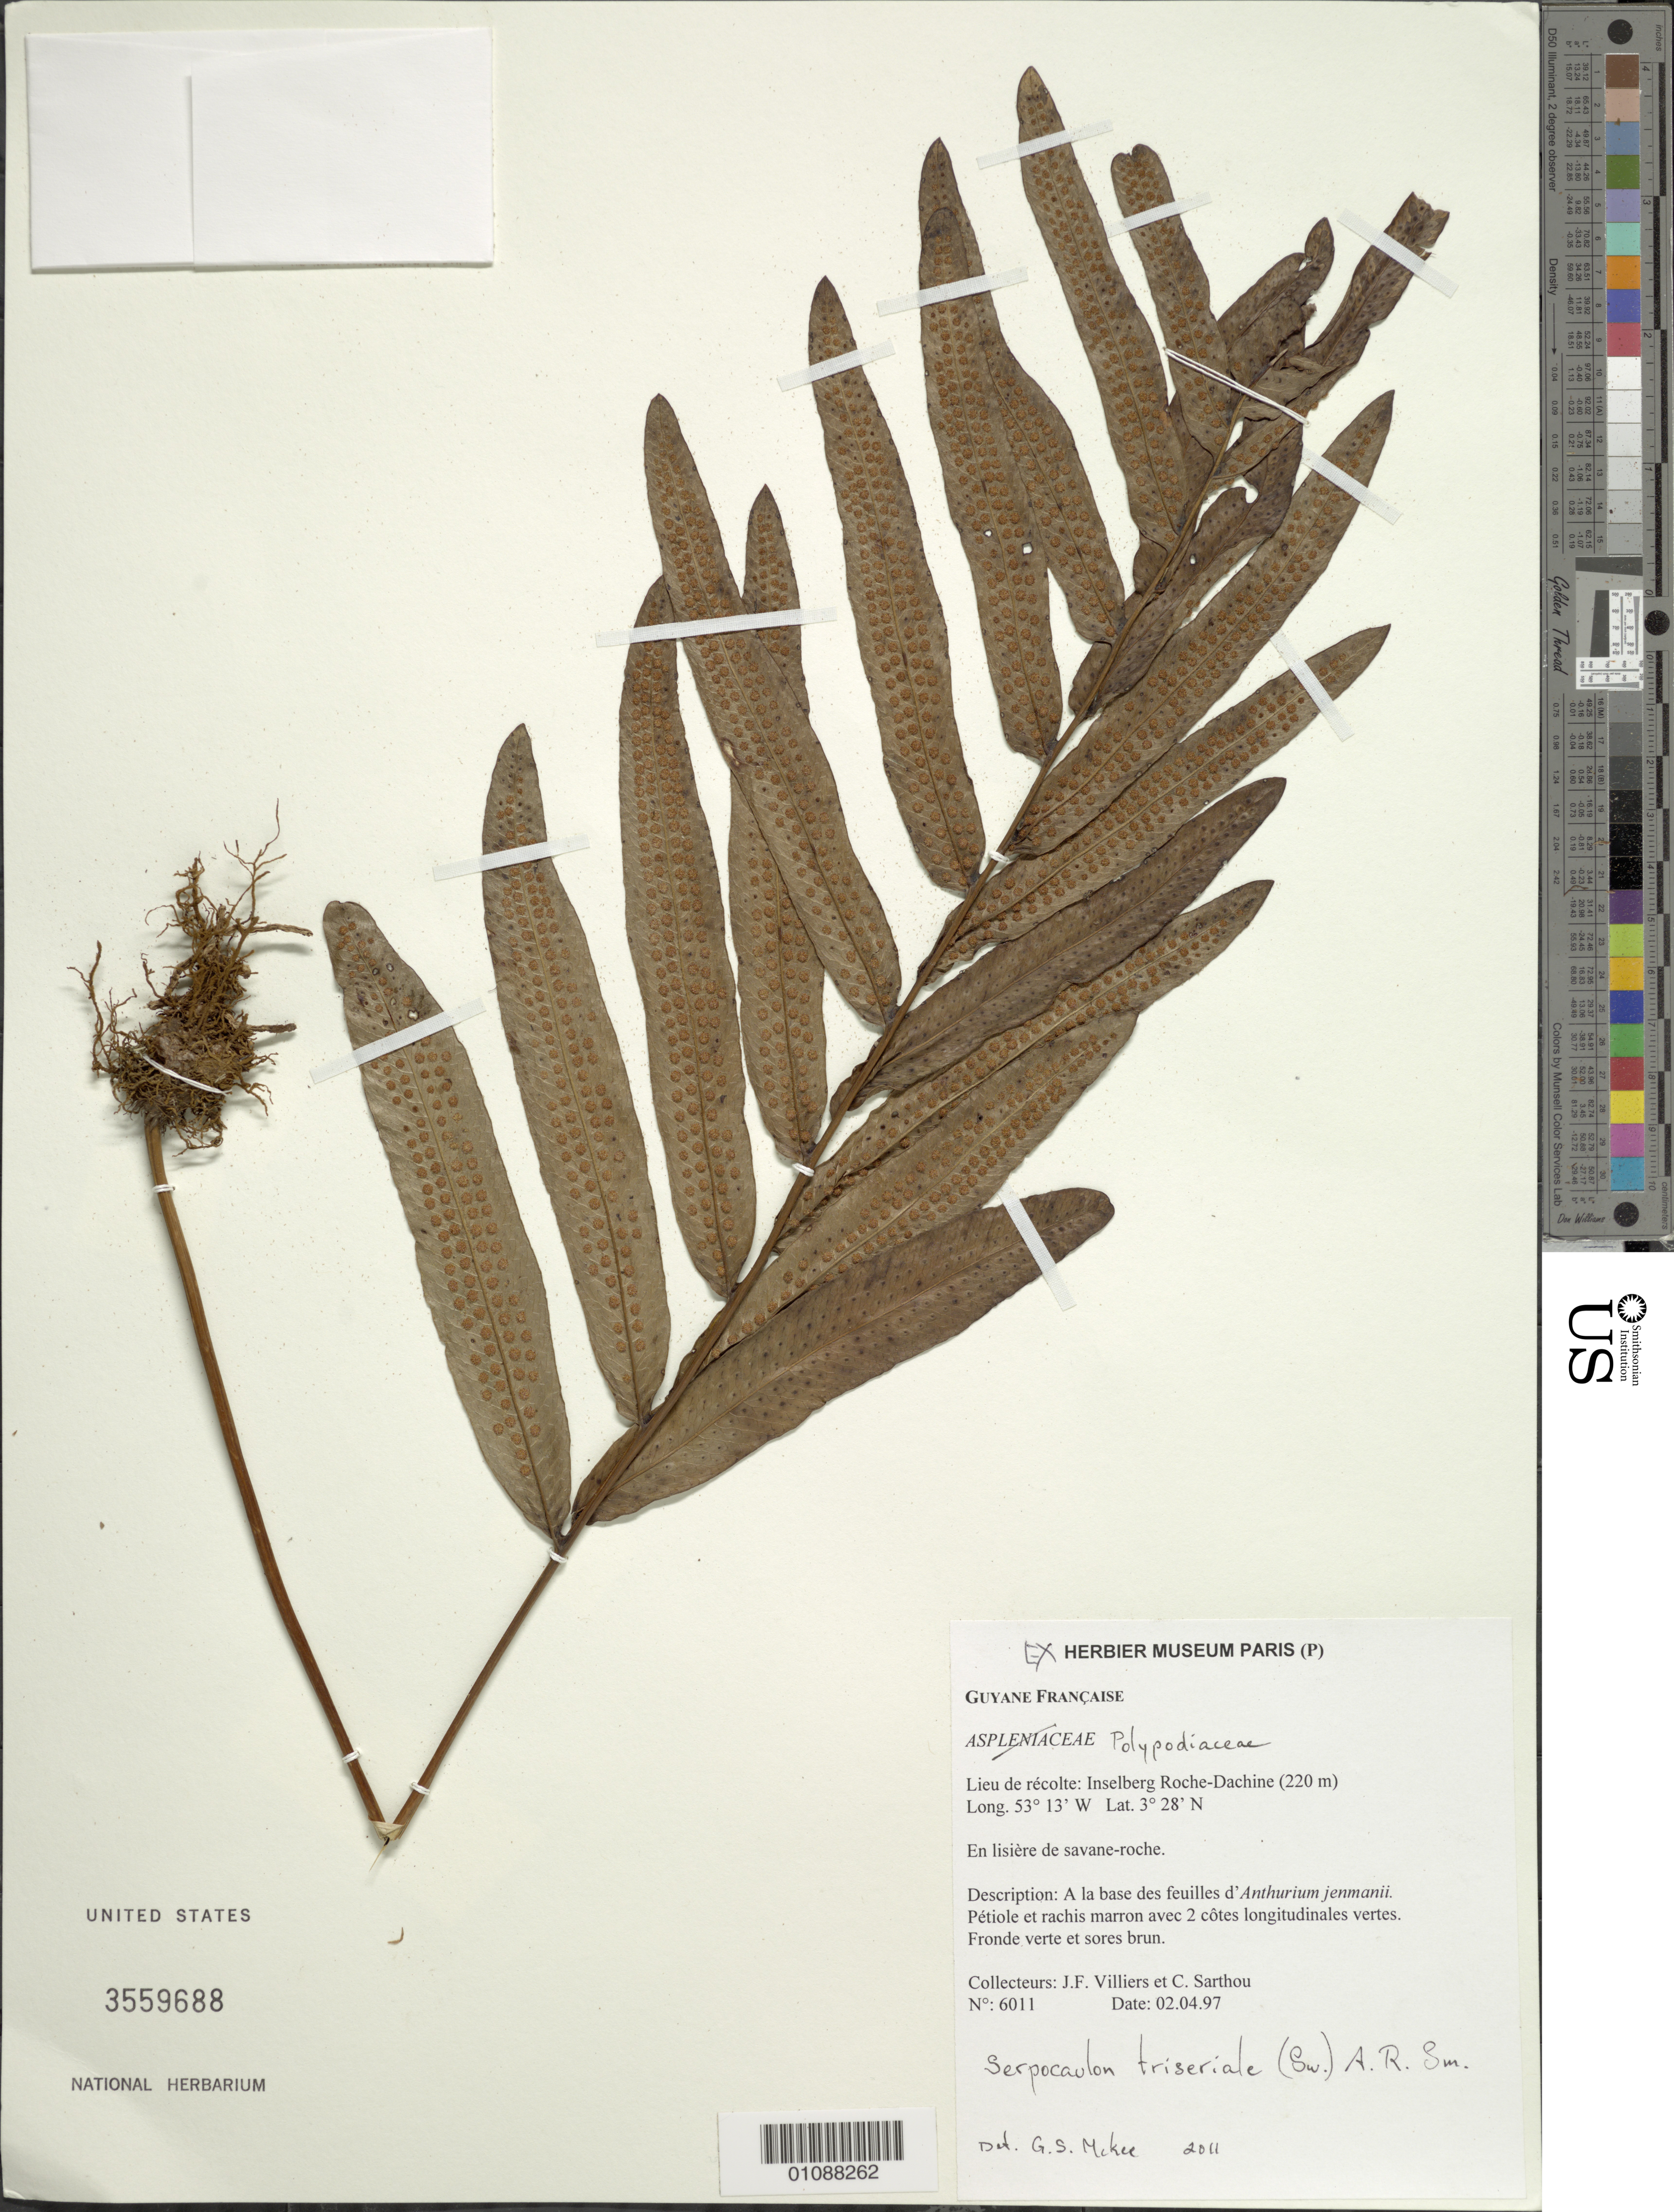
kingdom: Plantae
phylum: Tracheophyta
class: Polypodiopsida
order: Polypodiales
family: Polypodiaceae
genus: Serpocaulon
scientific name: Serpocaulon triseriale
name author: (Sw.) A.R. Sm.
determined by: McKee, G. S., (US), NMNH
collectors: J. Villiers & C. Sarthou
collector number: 6011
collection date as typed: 2-Apr-97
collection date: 1997-04-02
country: French Guiana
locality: Lieu de recolte: Inselberg Roche-Dachine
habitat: Lisiere de savane roche. A la base des feuilles d'Anthurium jenmanii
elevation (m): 220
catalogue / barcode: US 3559688